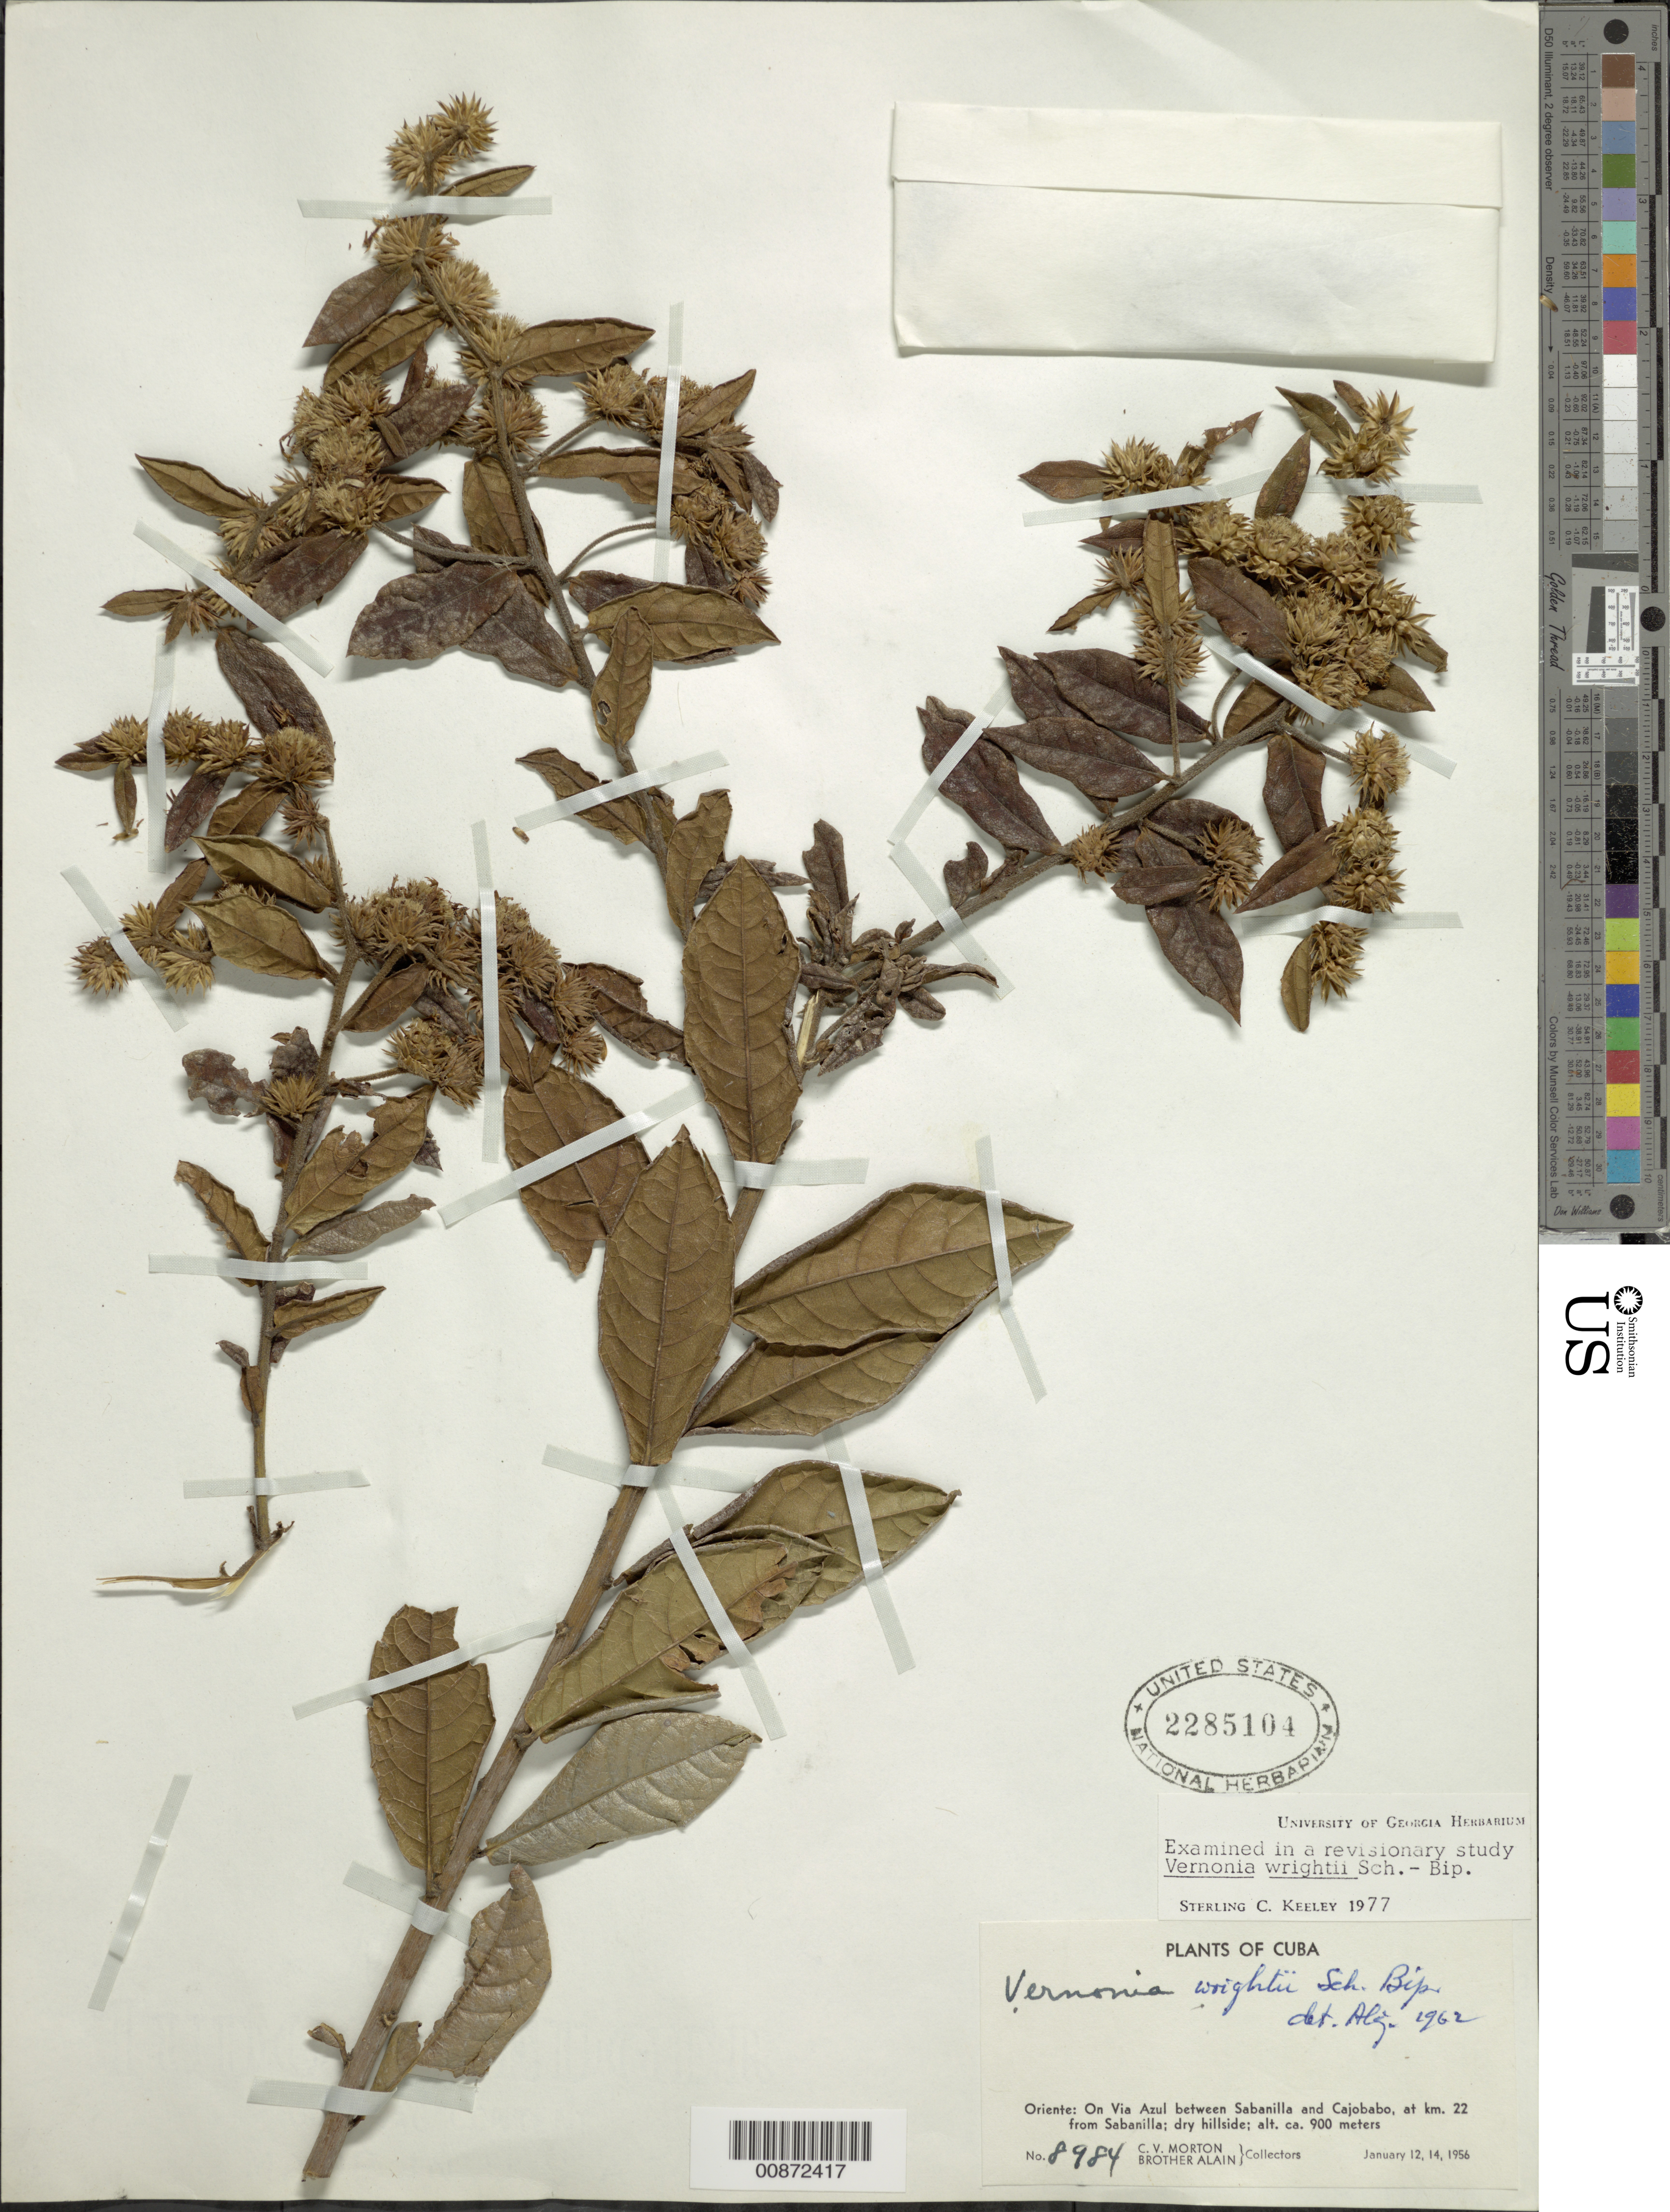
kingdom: Plantae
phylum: Tracheophyta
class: Magnoliopsida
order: Asterales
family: Asteraceae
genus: Lepidaploa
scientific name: Lepidaploa wrightii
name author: (Sch. Bip.) H. Rob.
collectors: C. V. Morton & A. H. Liogier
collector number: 8984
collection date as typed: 12 Jan 1956 and 14 Jan 1956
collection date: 1956-01-12,1956-01-14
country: Cuba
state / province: Oriente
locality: On Via Azul, between Sabanilla and Cajobabl, at km 22 from Sabanilla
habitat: Dry hillside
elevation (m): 900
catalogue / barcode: US 2285104